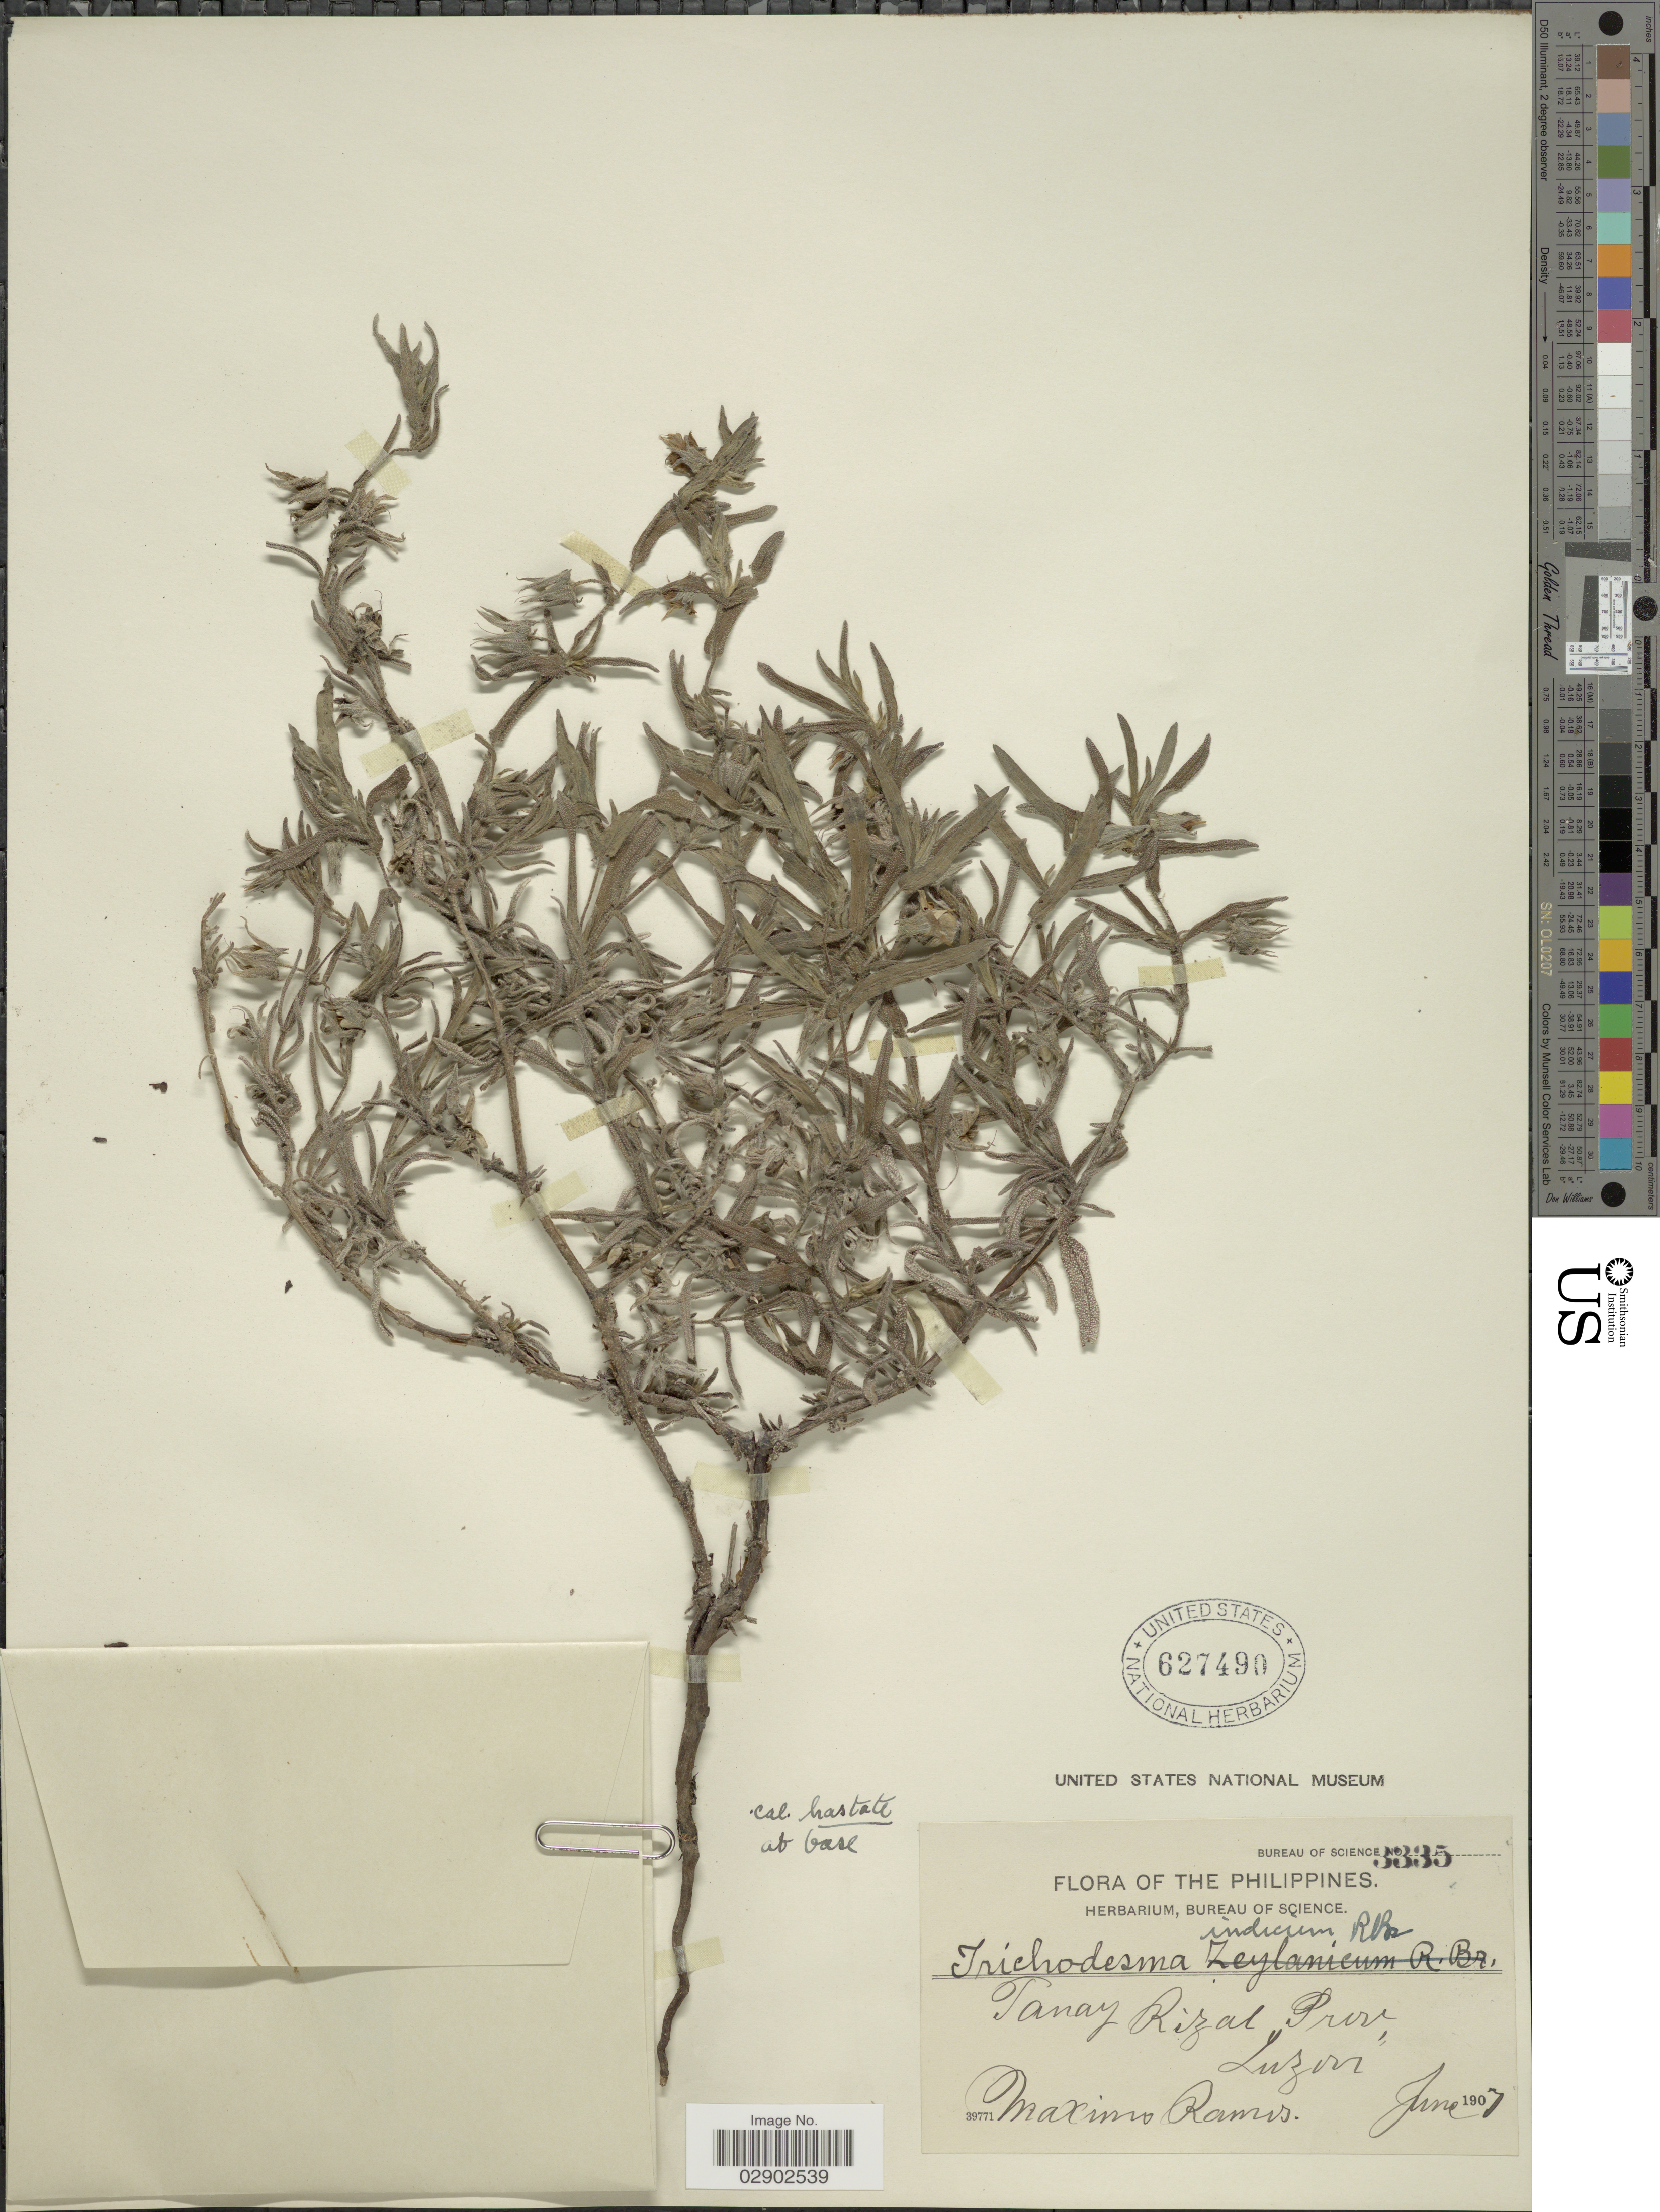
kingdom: Plantae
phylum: Tracheophyta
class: Magnoliopsida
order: Boraginales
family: Boraginaceae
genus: Trichodesma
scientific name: Trichodesma indicum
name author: (L.) Sm.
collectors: M. Ramos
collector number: Bureau of Science 3335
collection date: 1907-06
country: Philippines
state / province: Calabarzon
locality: Tanay Rizal, Prov. Luzon.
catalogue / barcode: US 627490